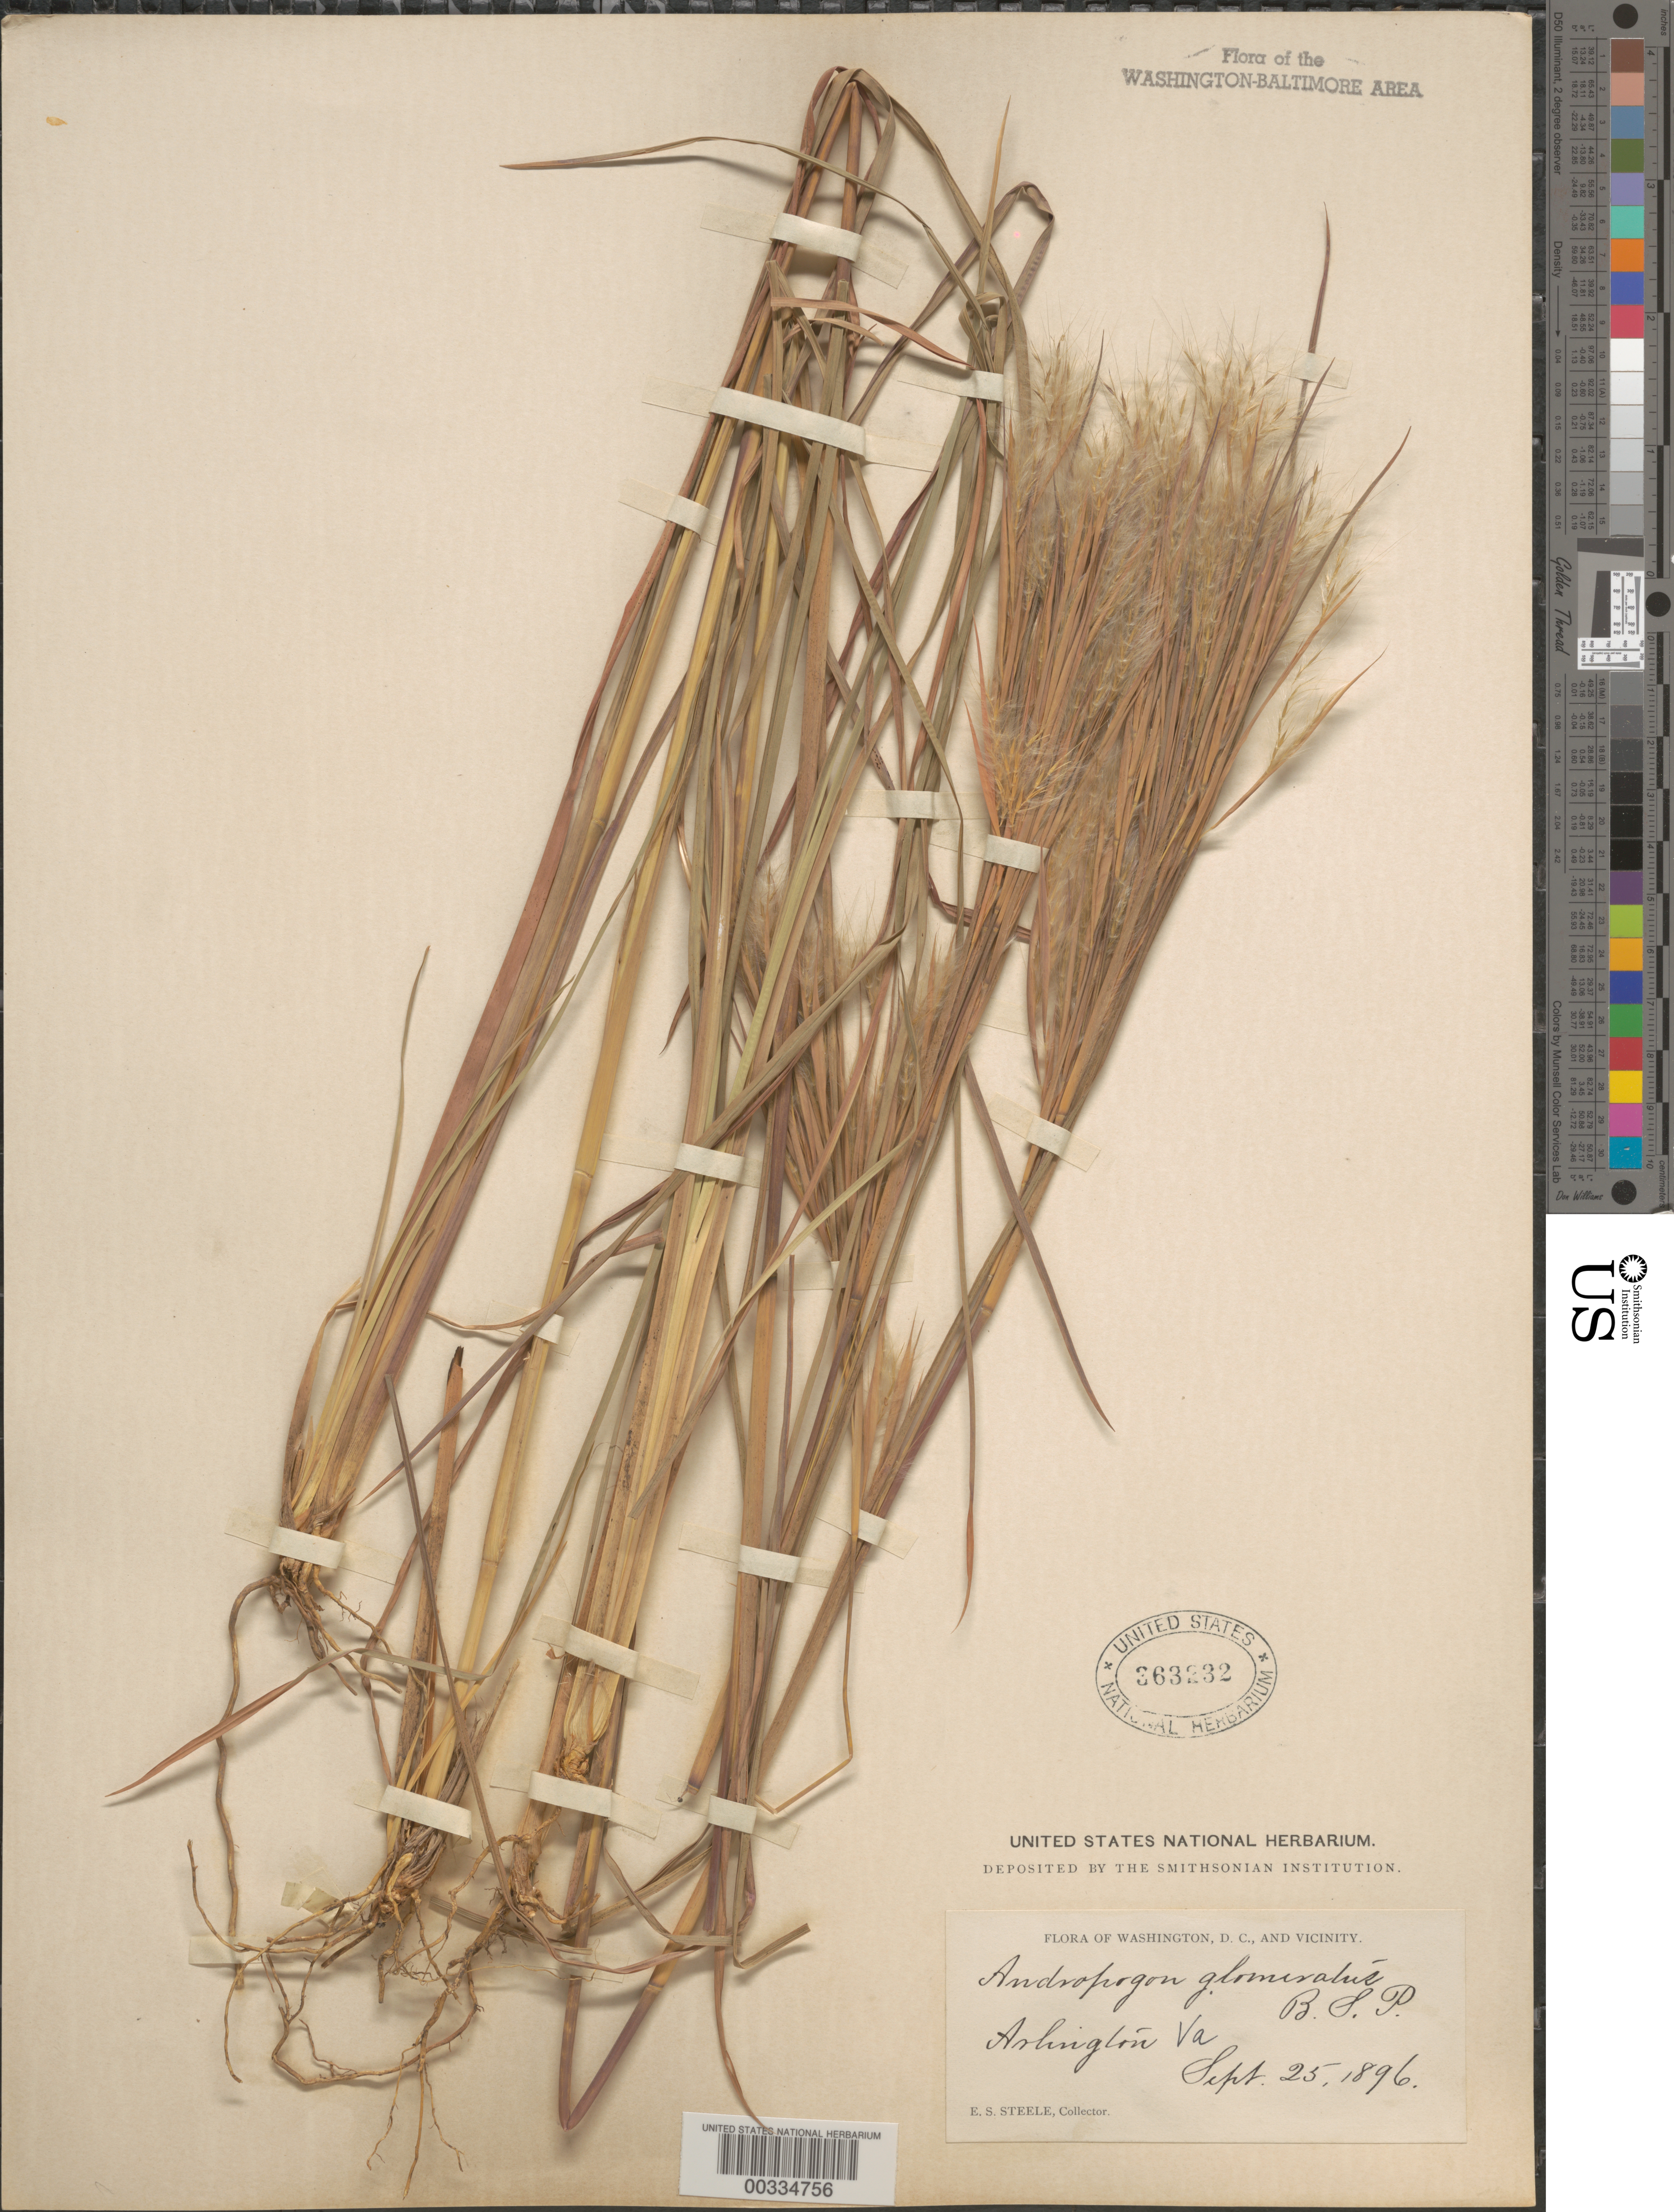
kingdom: Plantae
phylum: Tracheophyta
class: Liliopsida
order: Poales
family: Poaceae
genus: Andropogon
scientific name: Andropogon virginicus var. abbreviatus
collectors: E. Steele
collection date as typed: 25 Sep 1896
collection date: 1896-09-25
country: United States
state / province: Virginia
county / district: Arlington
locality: Arlington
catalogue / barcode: US 363232